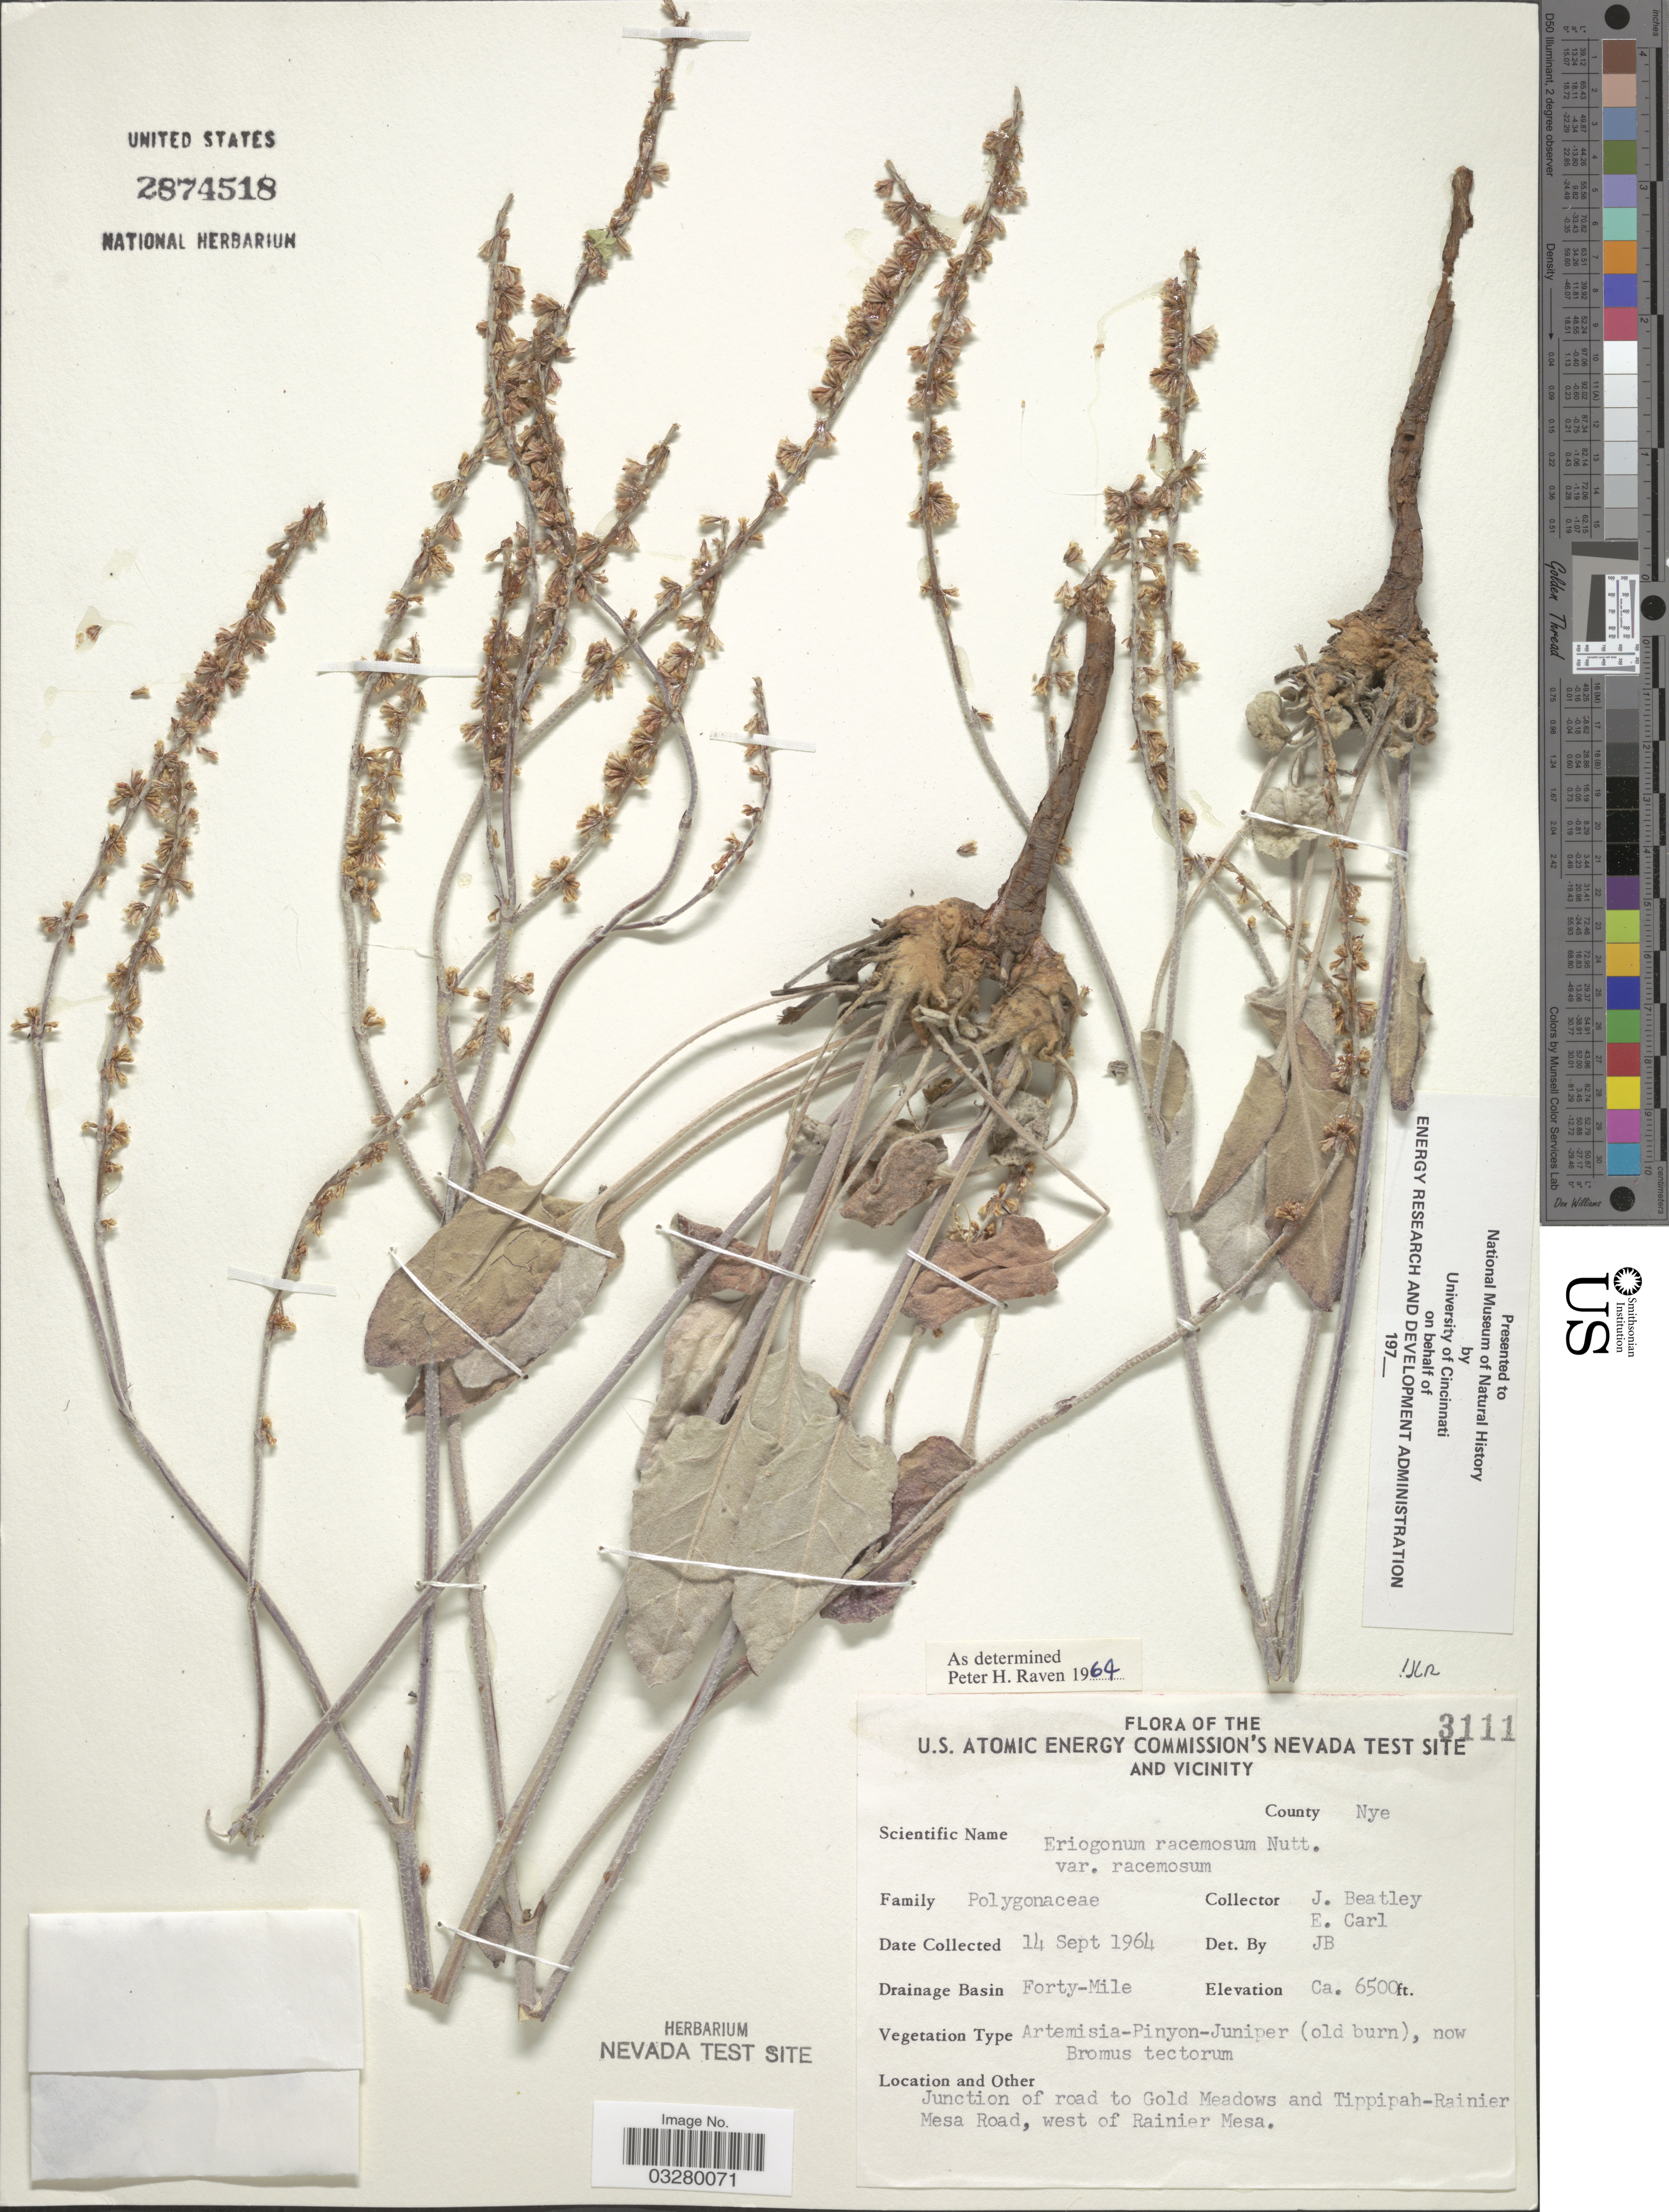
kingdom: Plantae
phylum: Tracheophyta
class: Magnoliopsida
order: Caryophyllales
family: Polygonaceae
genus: Eriogonum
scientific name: Eriogonum racemosum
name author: Nutt.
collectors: J. C. Beatley & E. Carl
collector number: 3111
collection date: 1964-09-14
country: United States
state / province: Nevada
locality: U.S. Atomic Energy Commission's Nevada Test Site and Vicinity, County Nye, Drainage Basin Forty-Mile, Junction of road to Gold Meadows and Tippipah-Rainier Mesa Road, west of Rainier Mesa.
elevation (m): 1981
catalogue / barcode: US 2874518